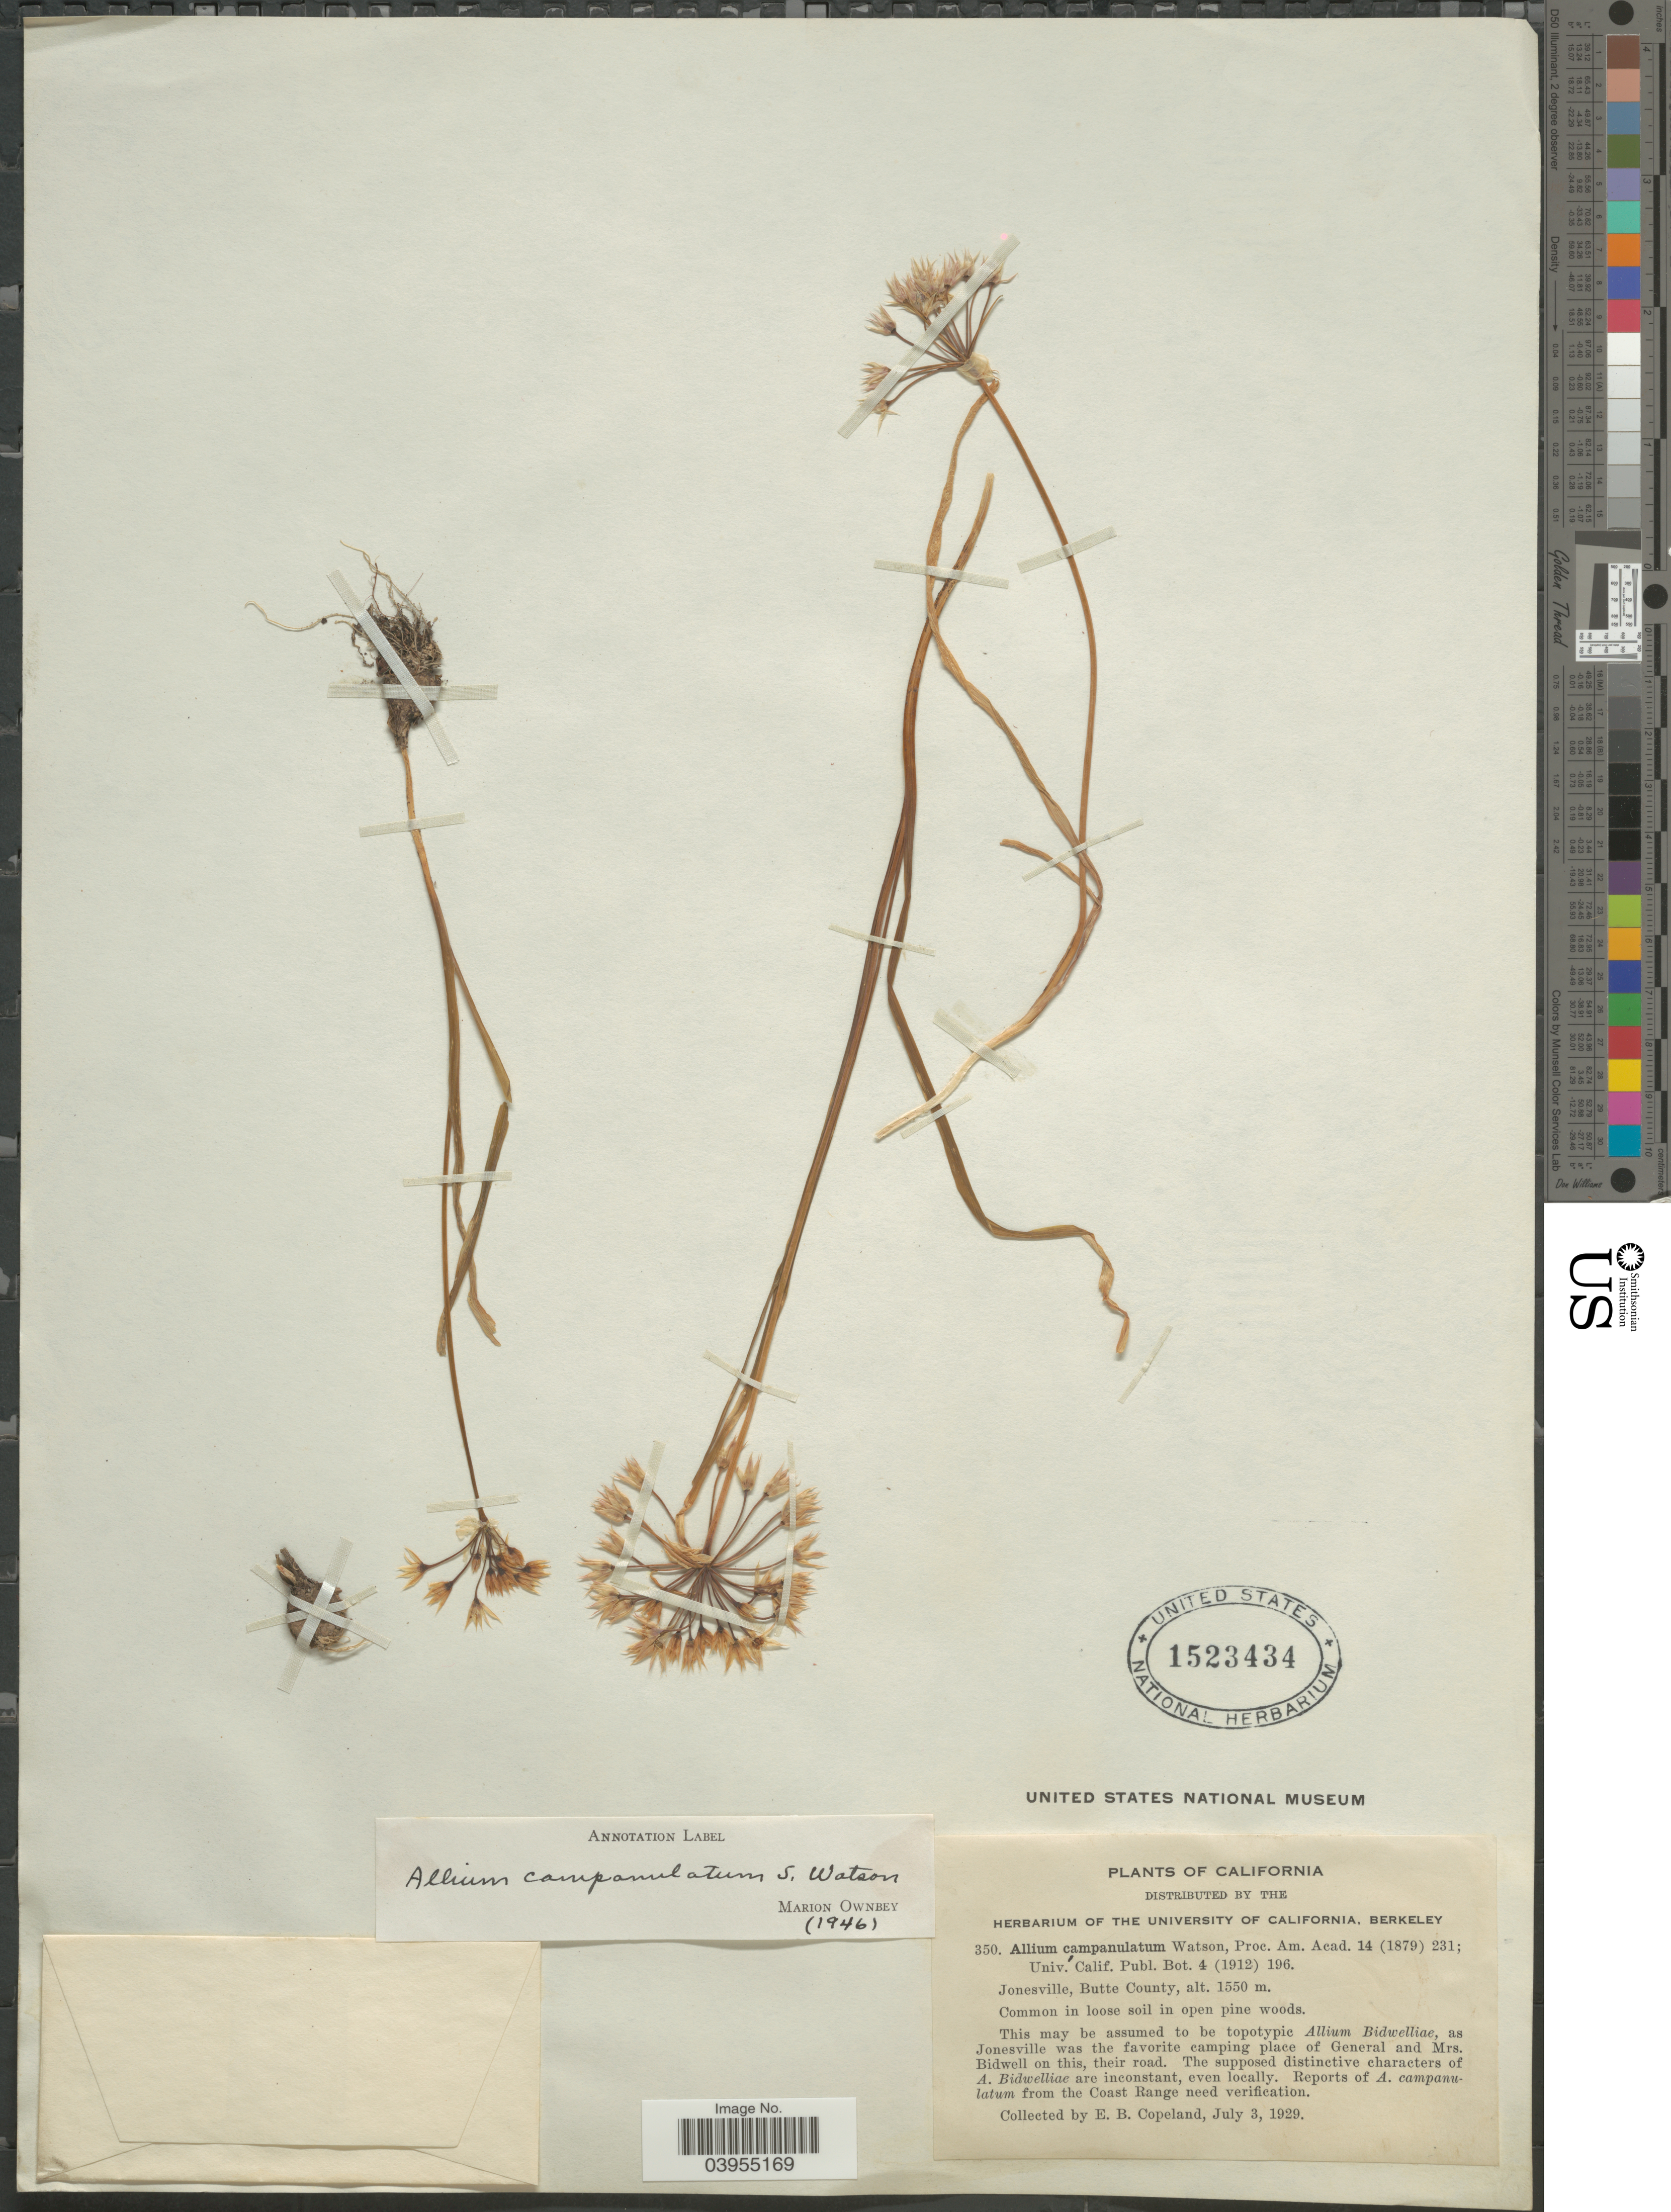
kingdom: Plantae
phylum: Tracheophyta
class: Liliopsida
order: Asparagales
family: Amaryllidaceae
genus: Allium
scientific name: Allium campanulatum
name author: S. Watson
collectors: E. B. Copeland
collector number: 350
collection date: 1929-07-03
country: United States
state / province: California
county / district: Butte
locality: Jonesville, Butte County.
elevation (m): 1550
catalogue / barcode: US 1523434